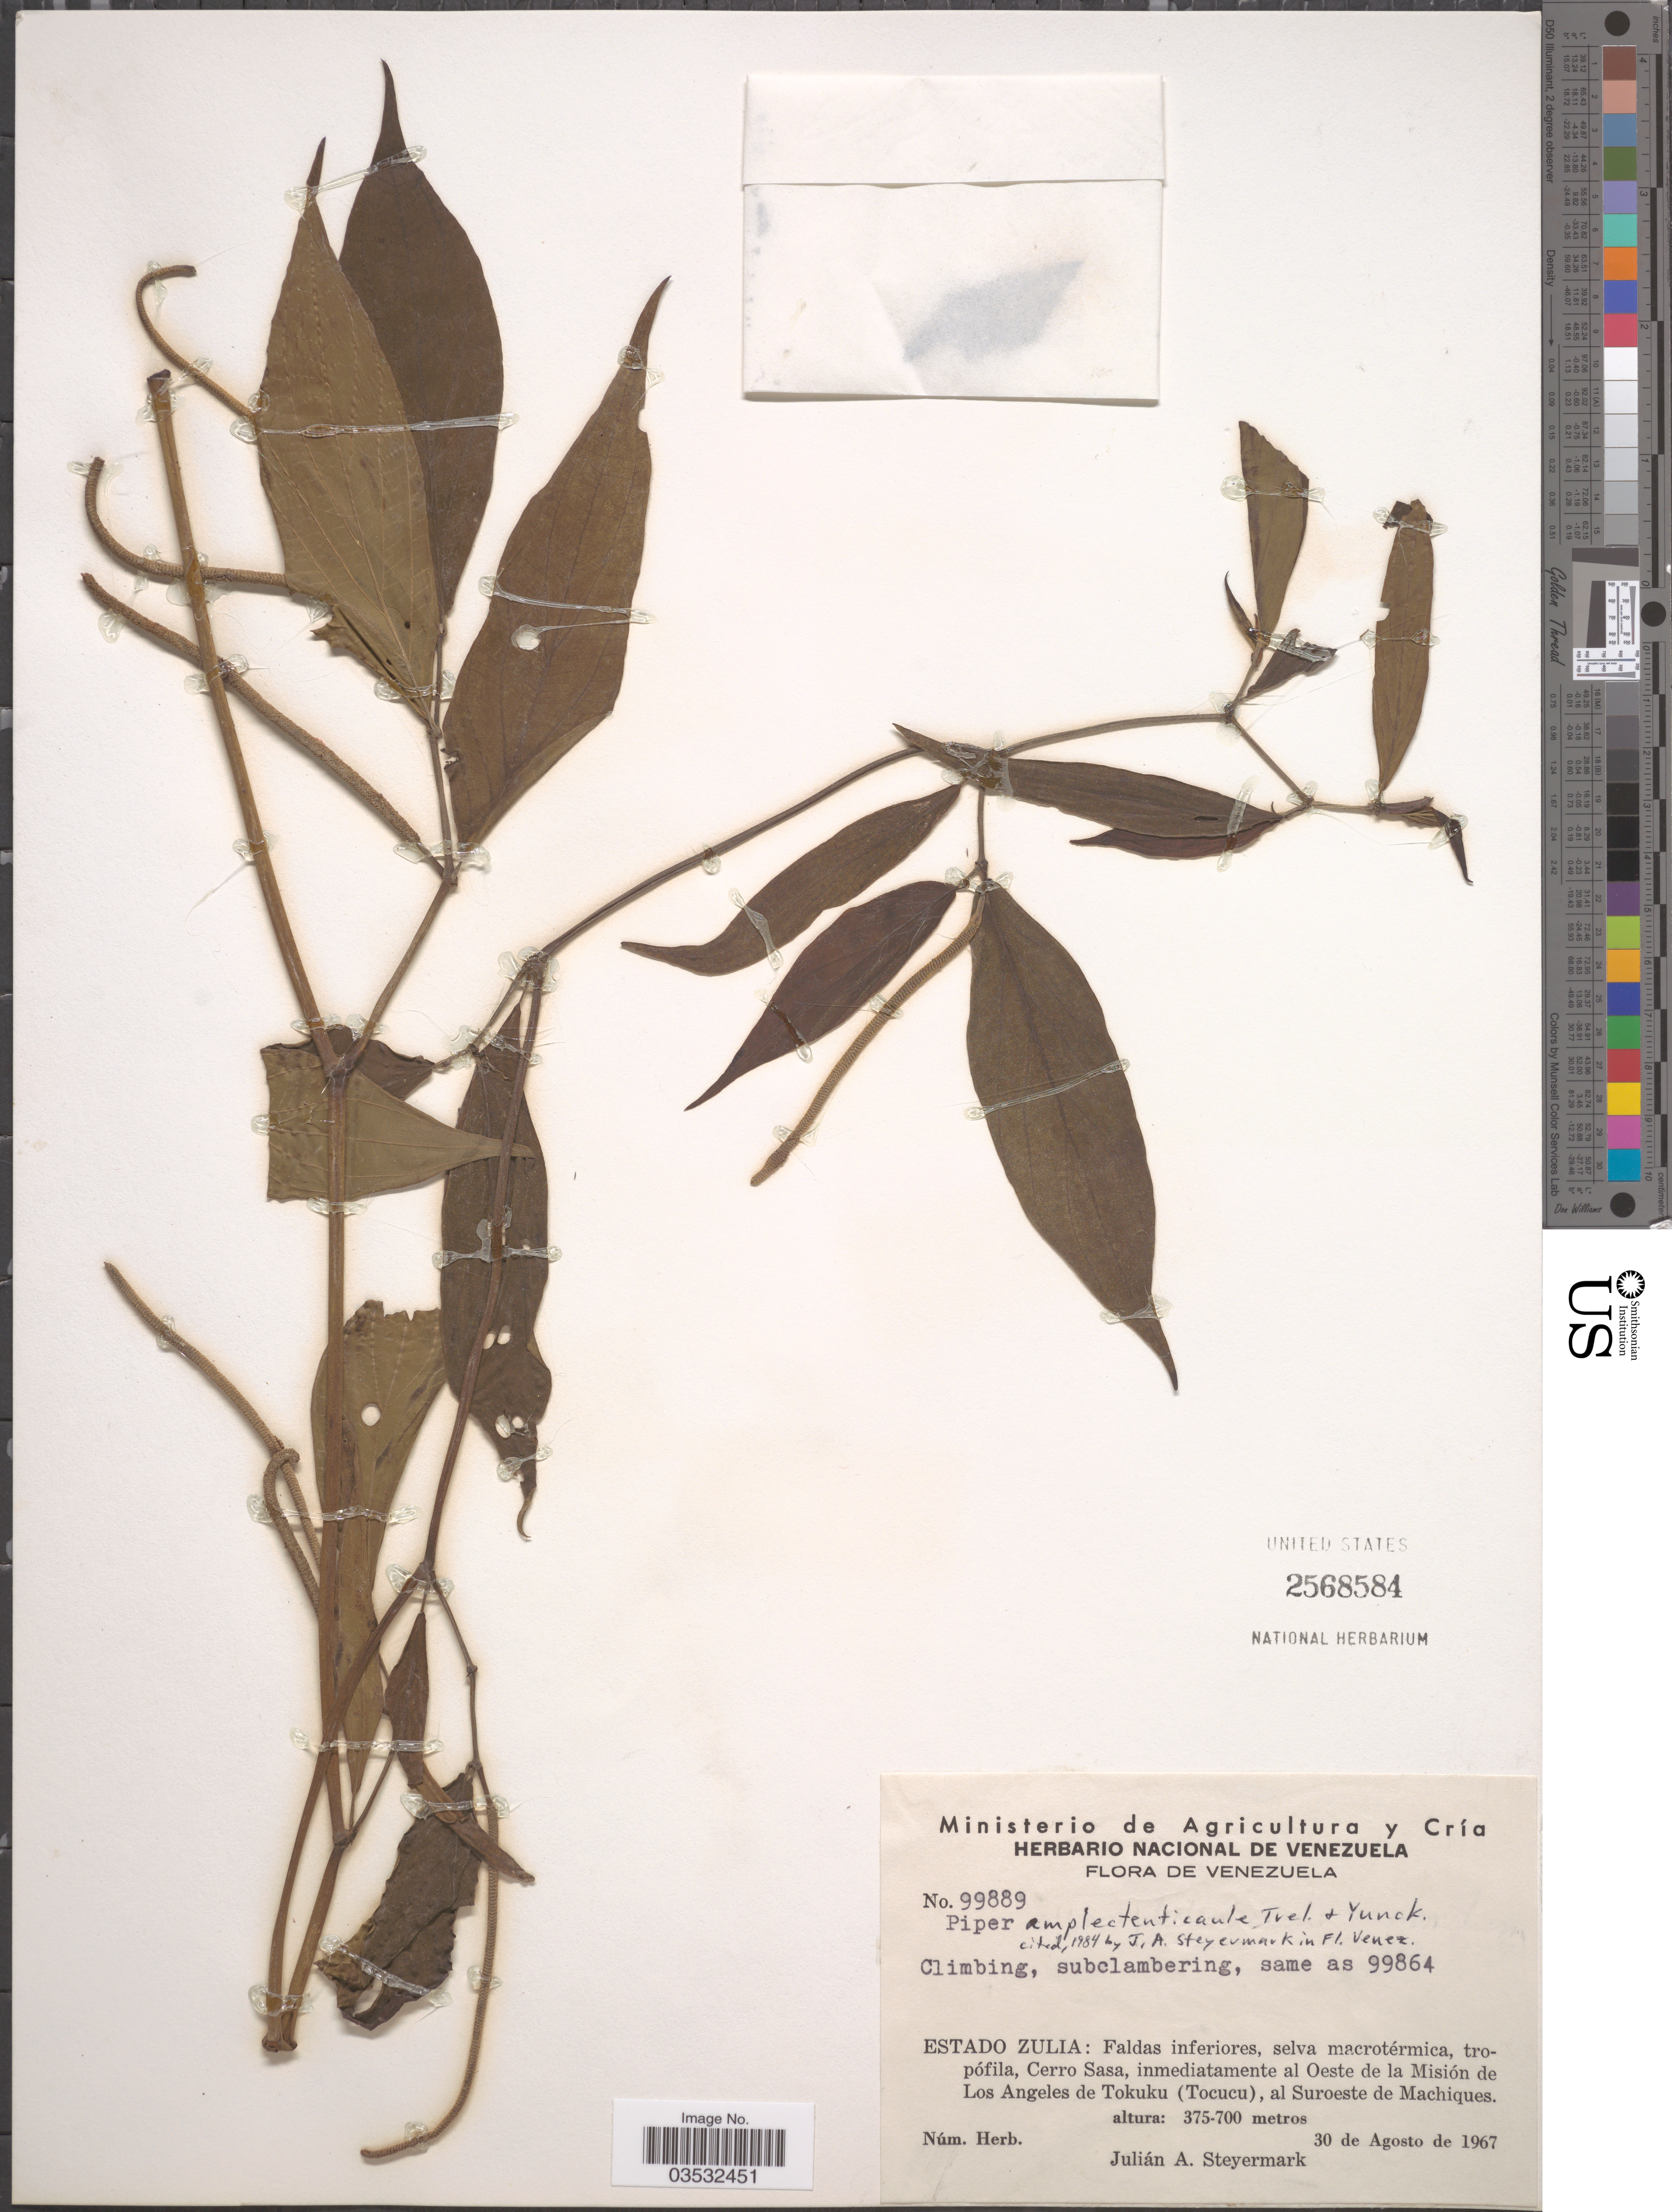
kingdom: Plantae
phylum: Tracheophyta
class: Magnoliopsida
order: Piperales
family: Piperaceae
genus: Piper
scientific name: Piper amplectenticaule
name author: Trel. & Yunck.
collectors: J. Steyermark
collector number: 99889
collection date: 1967-08-30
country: Venezuela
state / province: Zulia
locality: Faldas inferiores, Cerro Sasa, inmediatamente al Oeste de la Misión de Los Angeles de Tokuku (Tocucu), al Suroeste de Machiques.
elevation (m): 375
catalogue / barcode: US 2568584